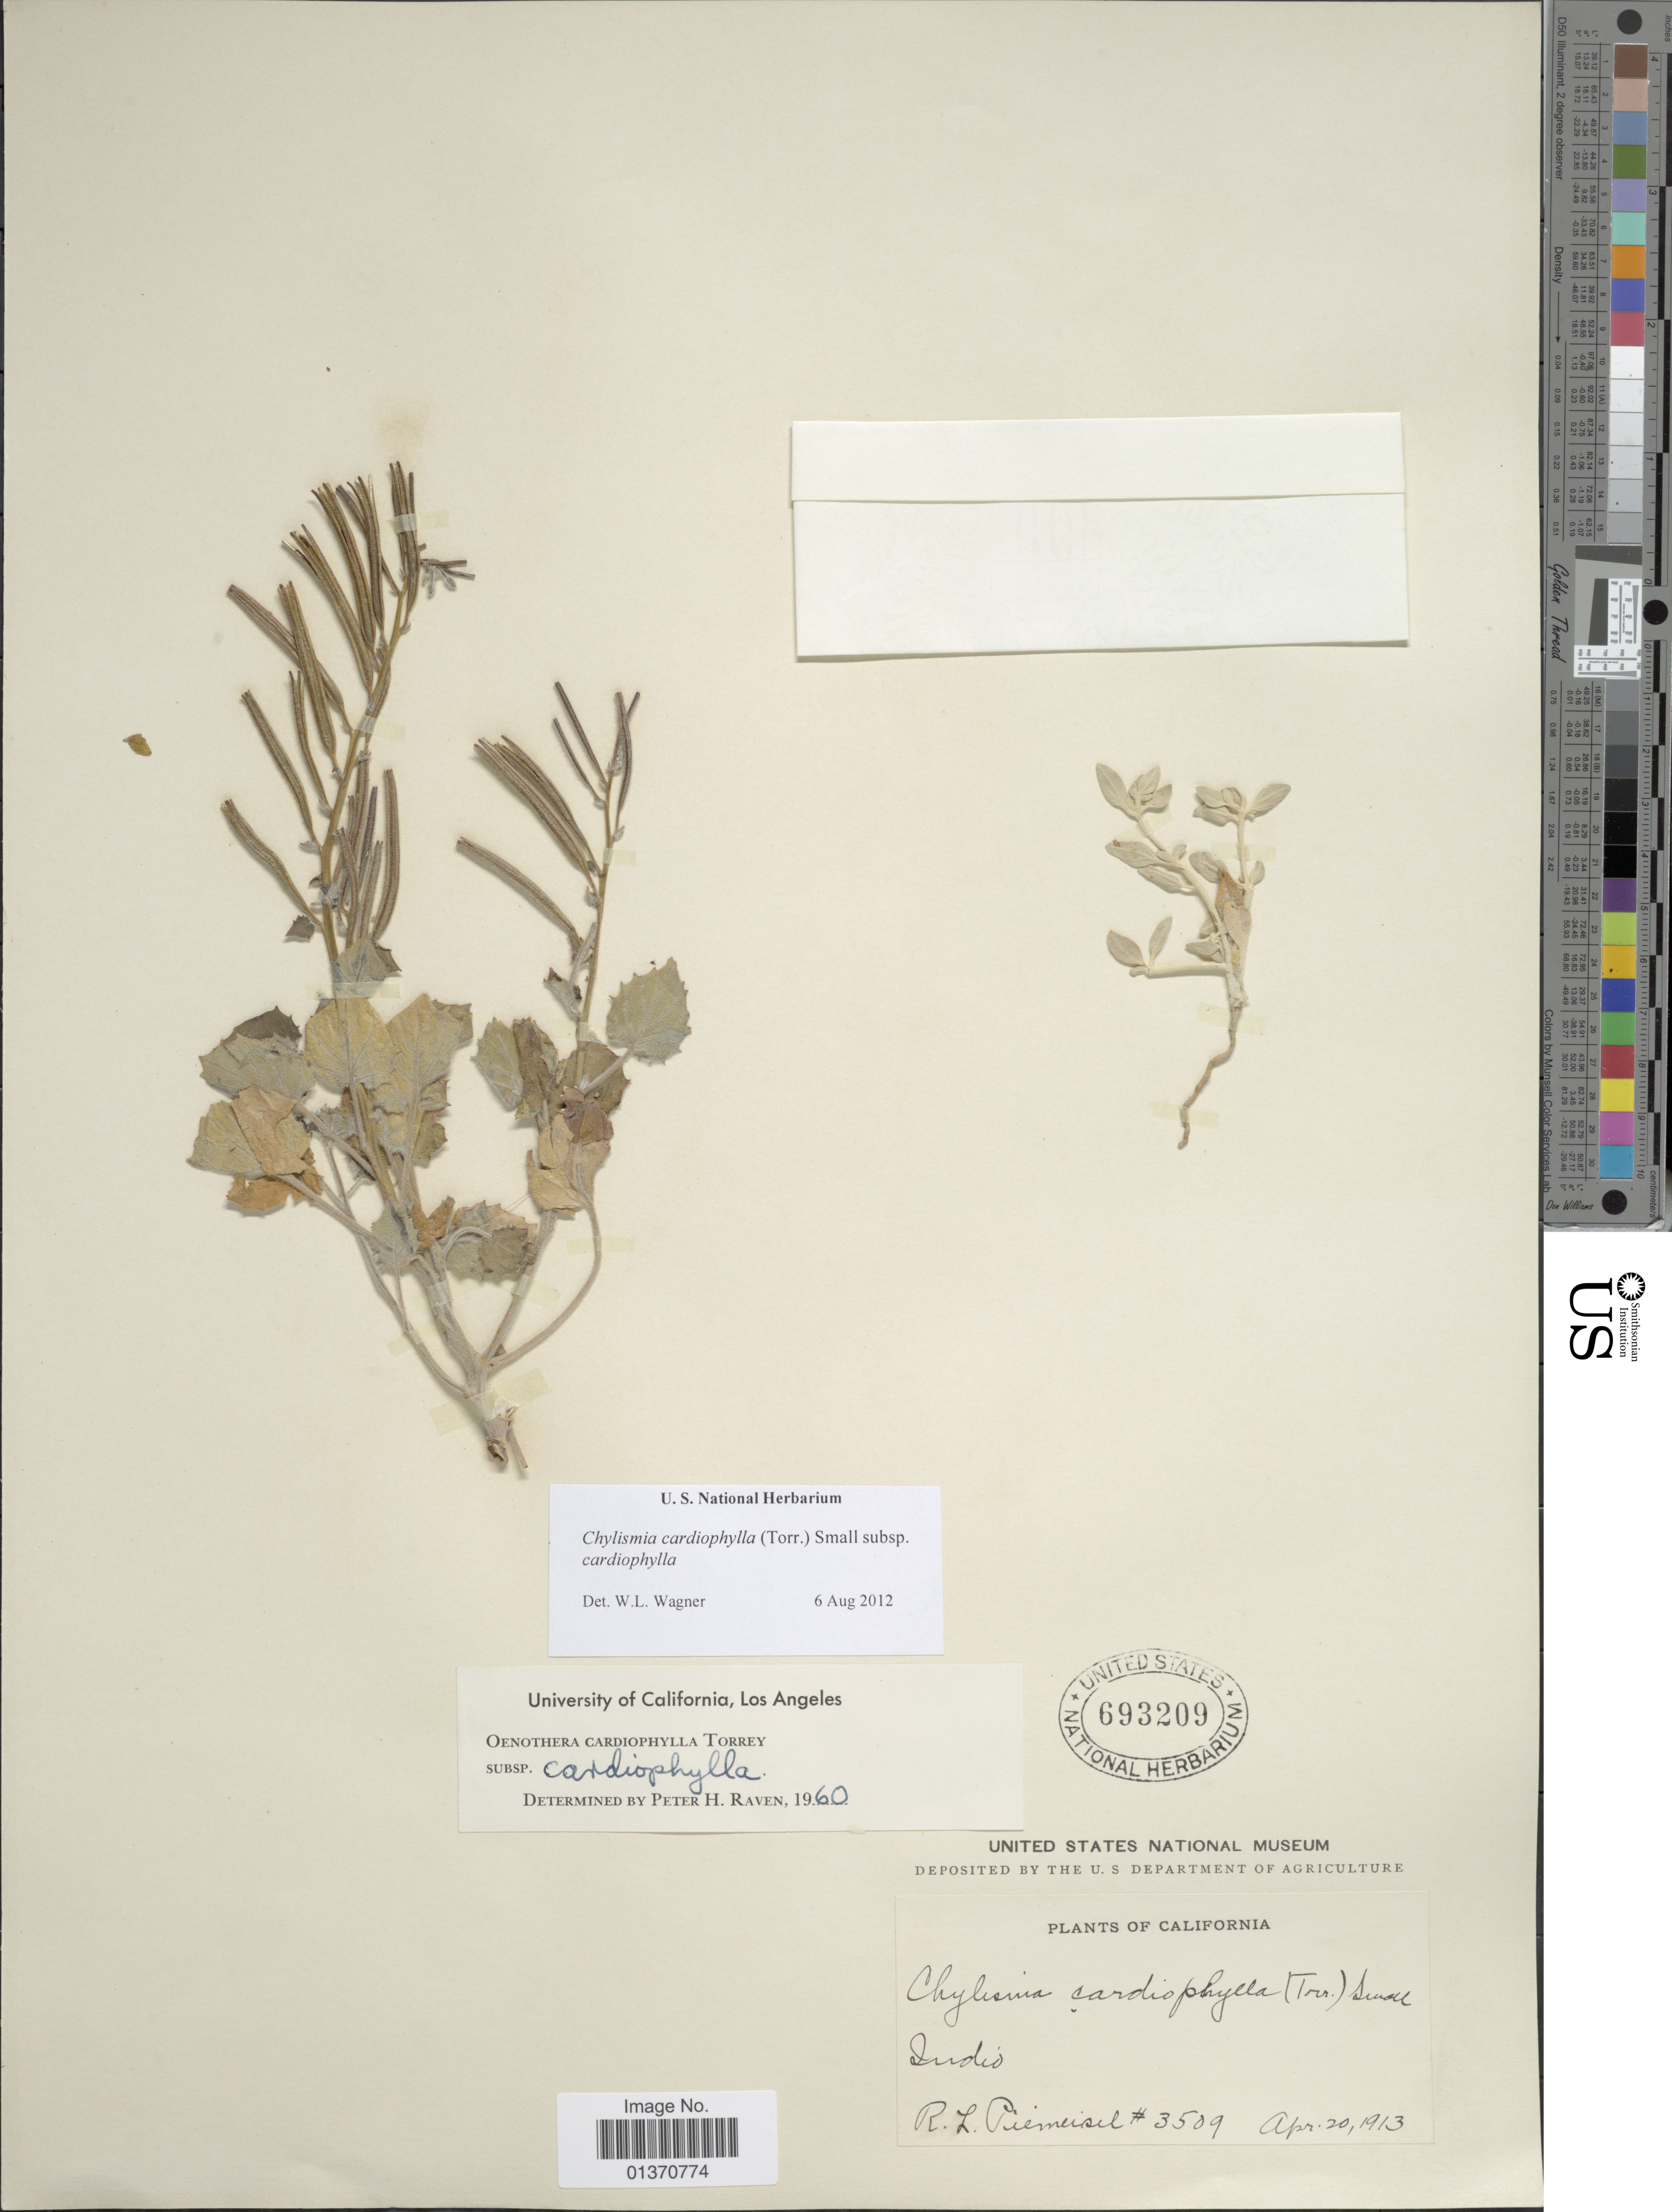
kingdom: Plantae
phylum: Tracheophyta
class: Magnoliopsida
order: Myrtales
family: Onagraceae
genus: Chylismia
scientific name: Chylismia cardiophylla subsp. cardiophylla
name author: (Torr.) Small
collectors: R. L. Piemeisel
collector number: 3509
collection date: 1913-04-20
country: United States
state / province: California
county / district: Riverside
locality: Indio.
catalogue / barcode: US 693209